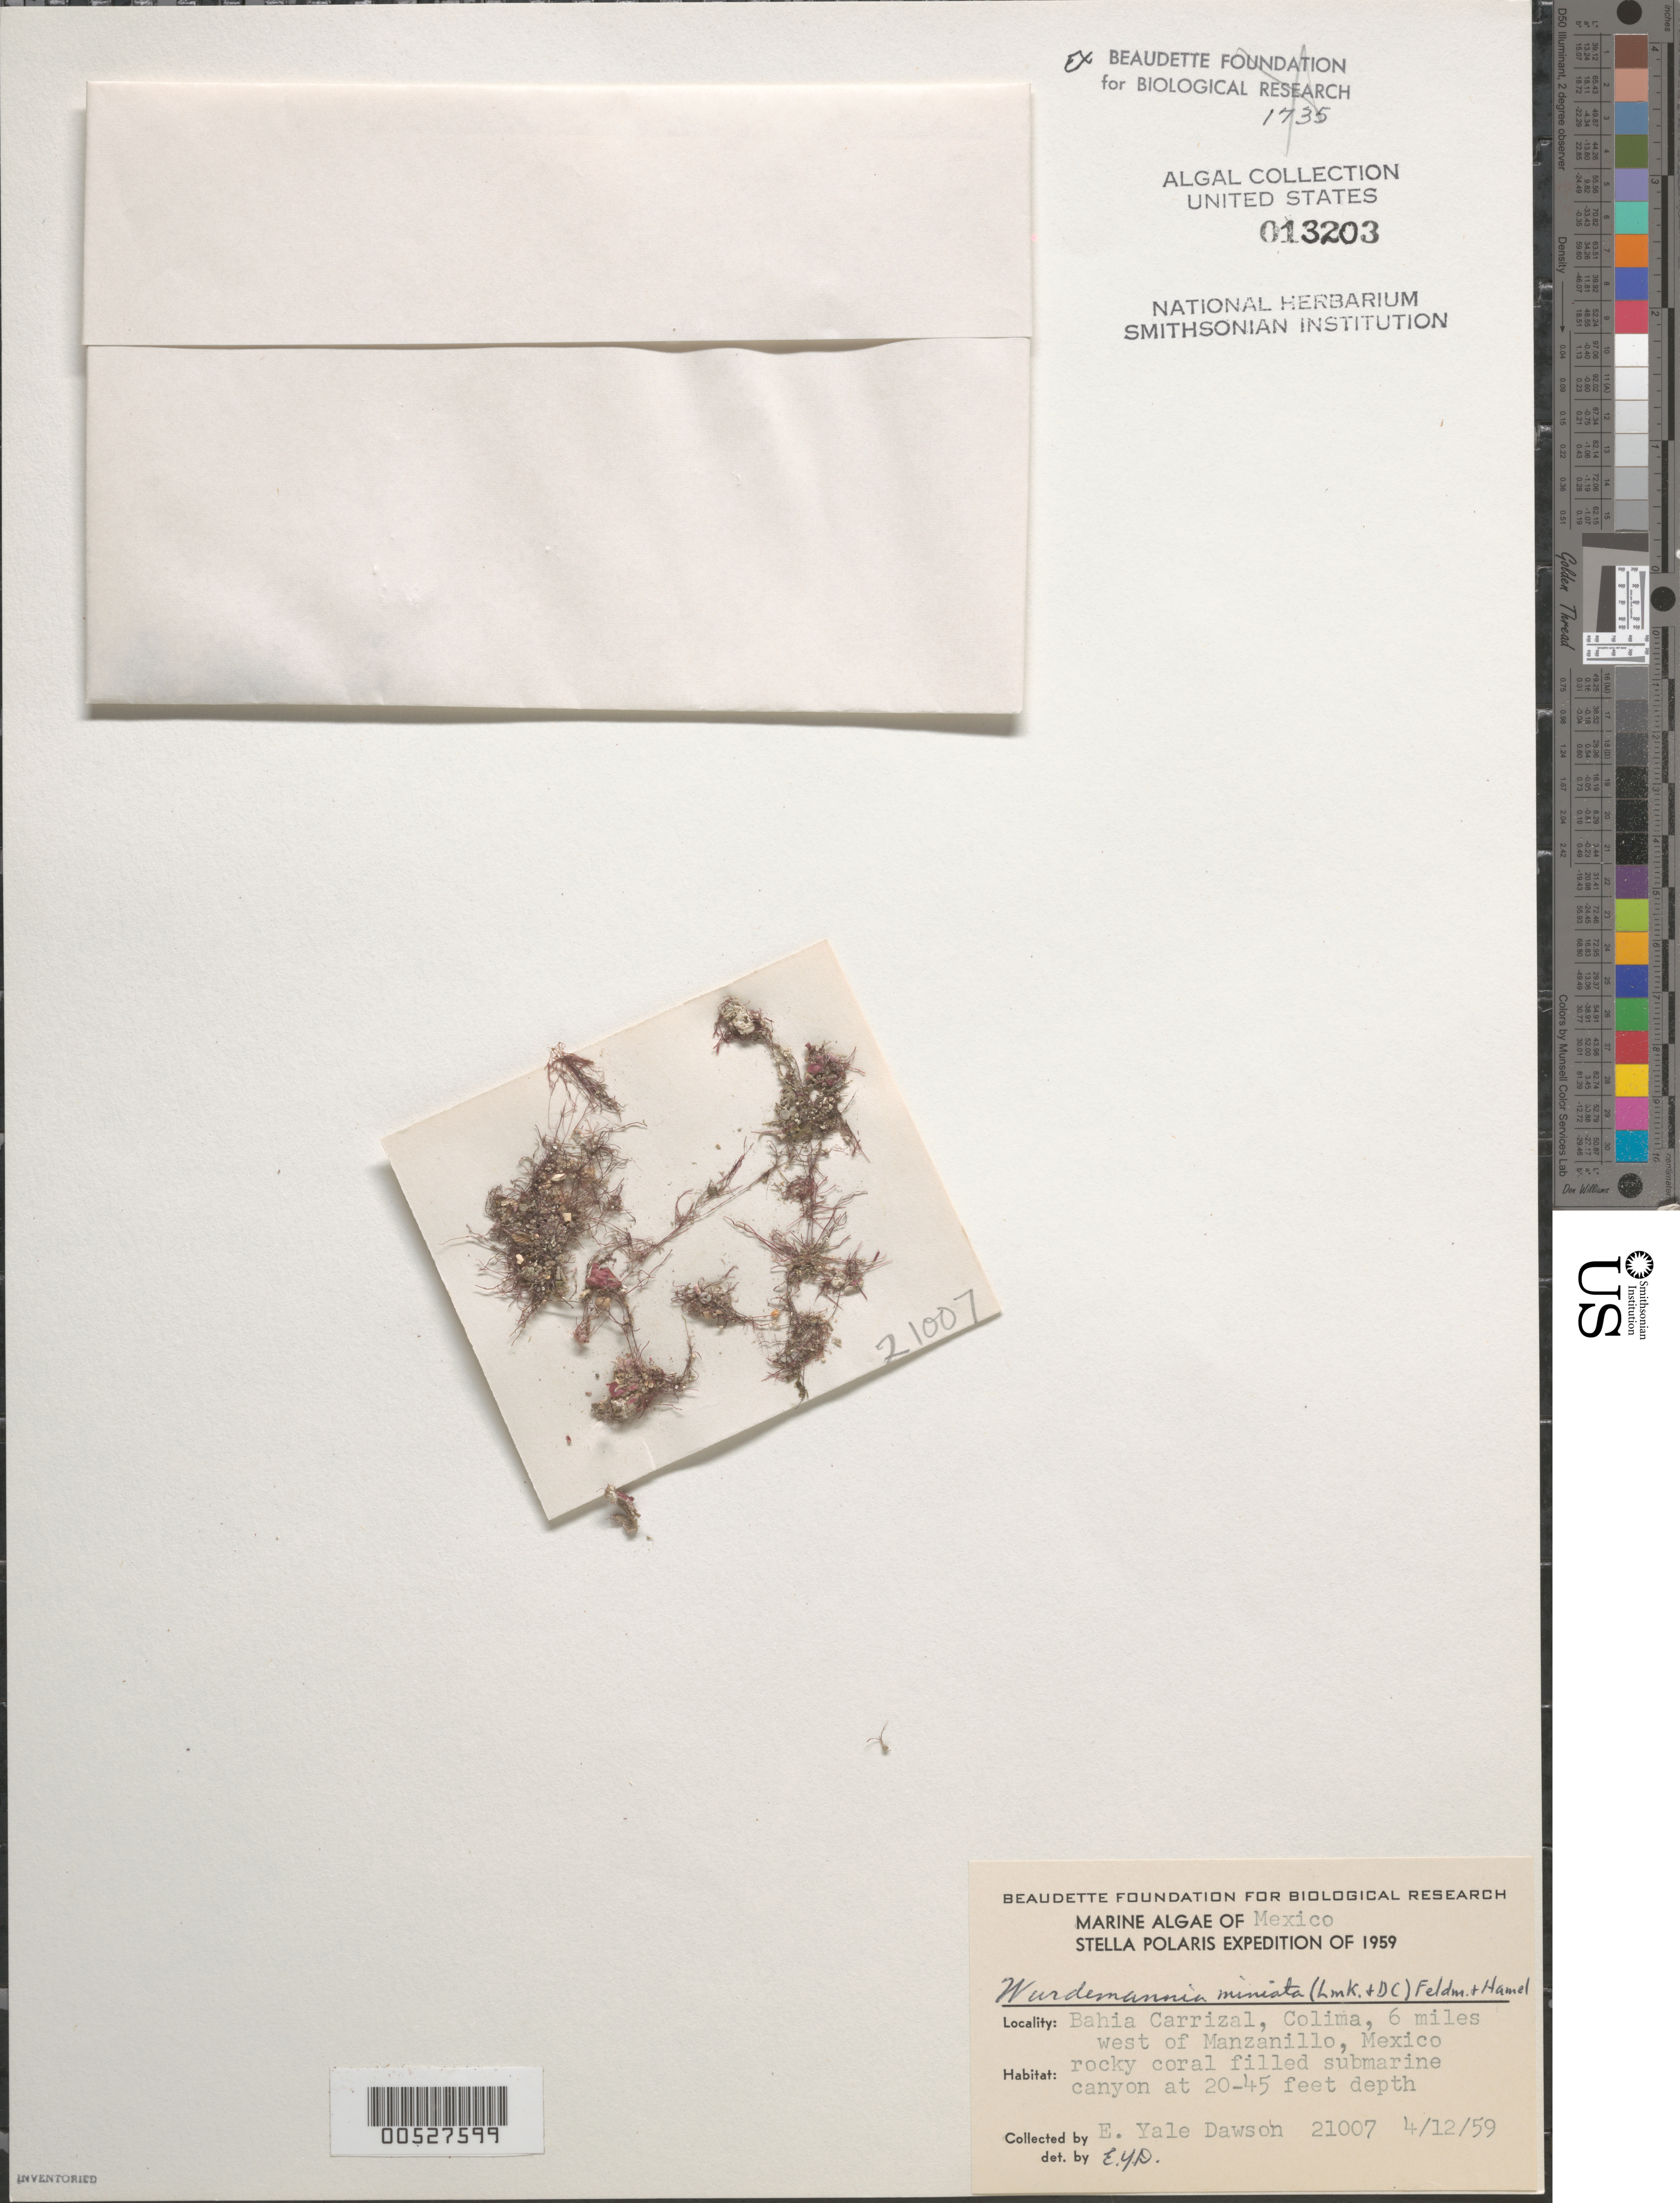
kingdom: Plantae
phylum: Rhodophyta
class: Florideophyceae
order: Gigartinales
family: Solieriaceae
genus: Wurdemannia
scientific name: Wurdemannia miniata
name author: (Spreng.) Feldmann & G. Hamel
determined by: Dawson, E. Y.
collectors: E. Y. Dawson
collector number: EYD 21007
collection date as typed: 12 Apr 1959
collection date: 1959-04-12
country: Mexico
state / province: Colima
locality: Bahia Carrizal, 6 miles west of Manzanillo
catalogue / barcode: US 13203